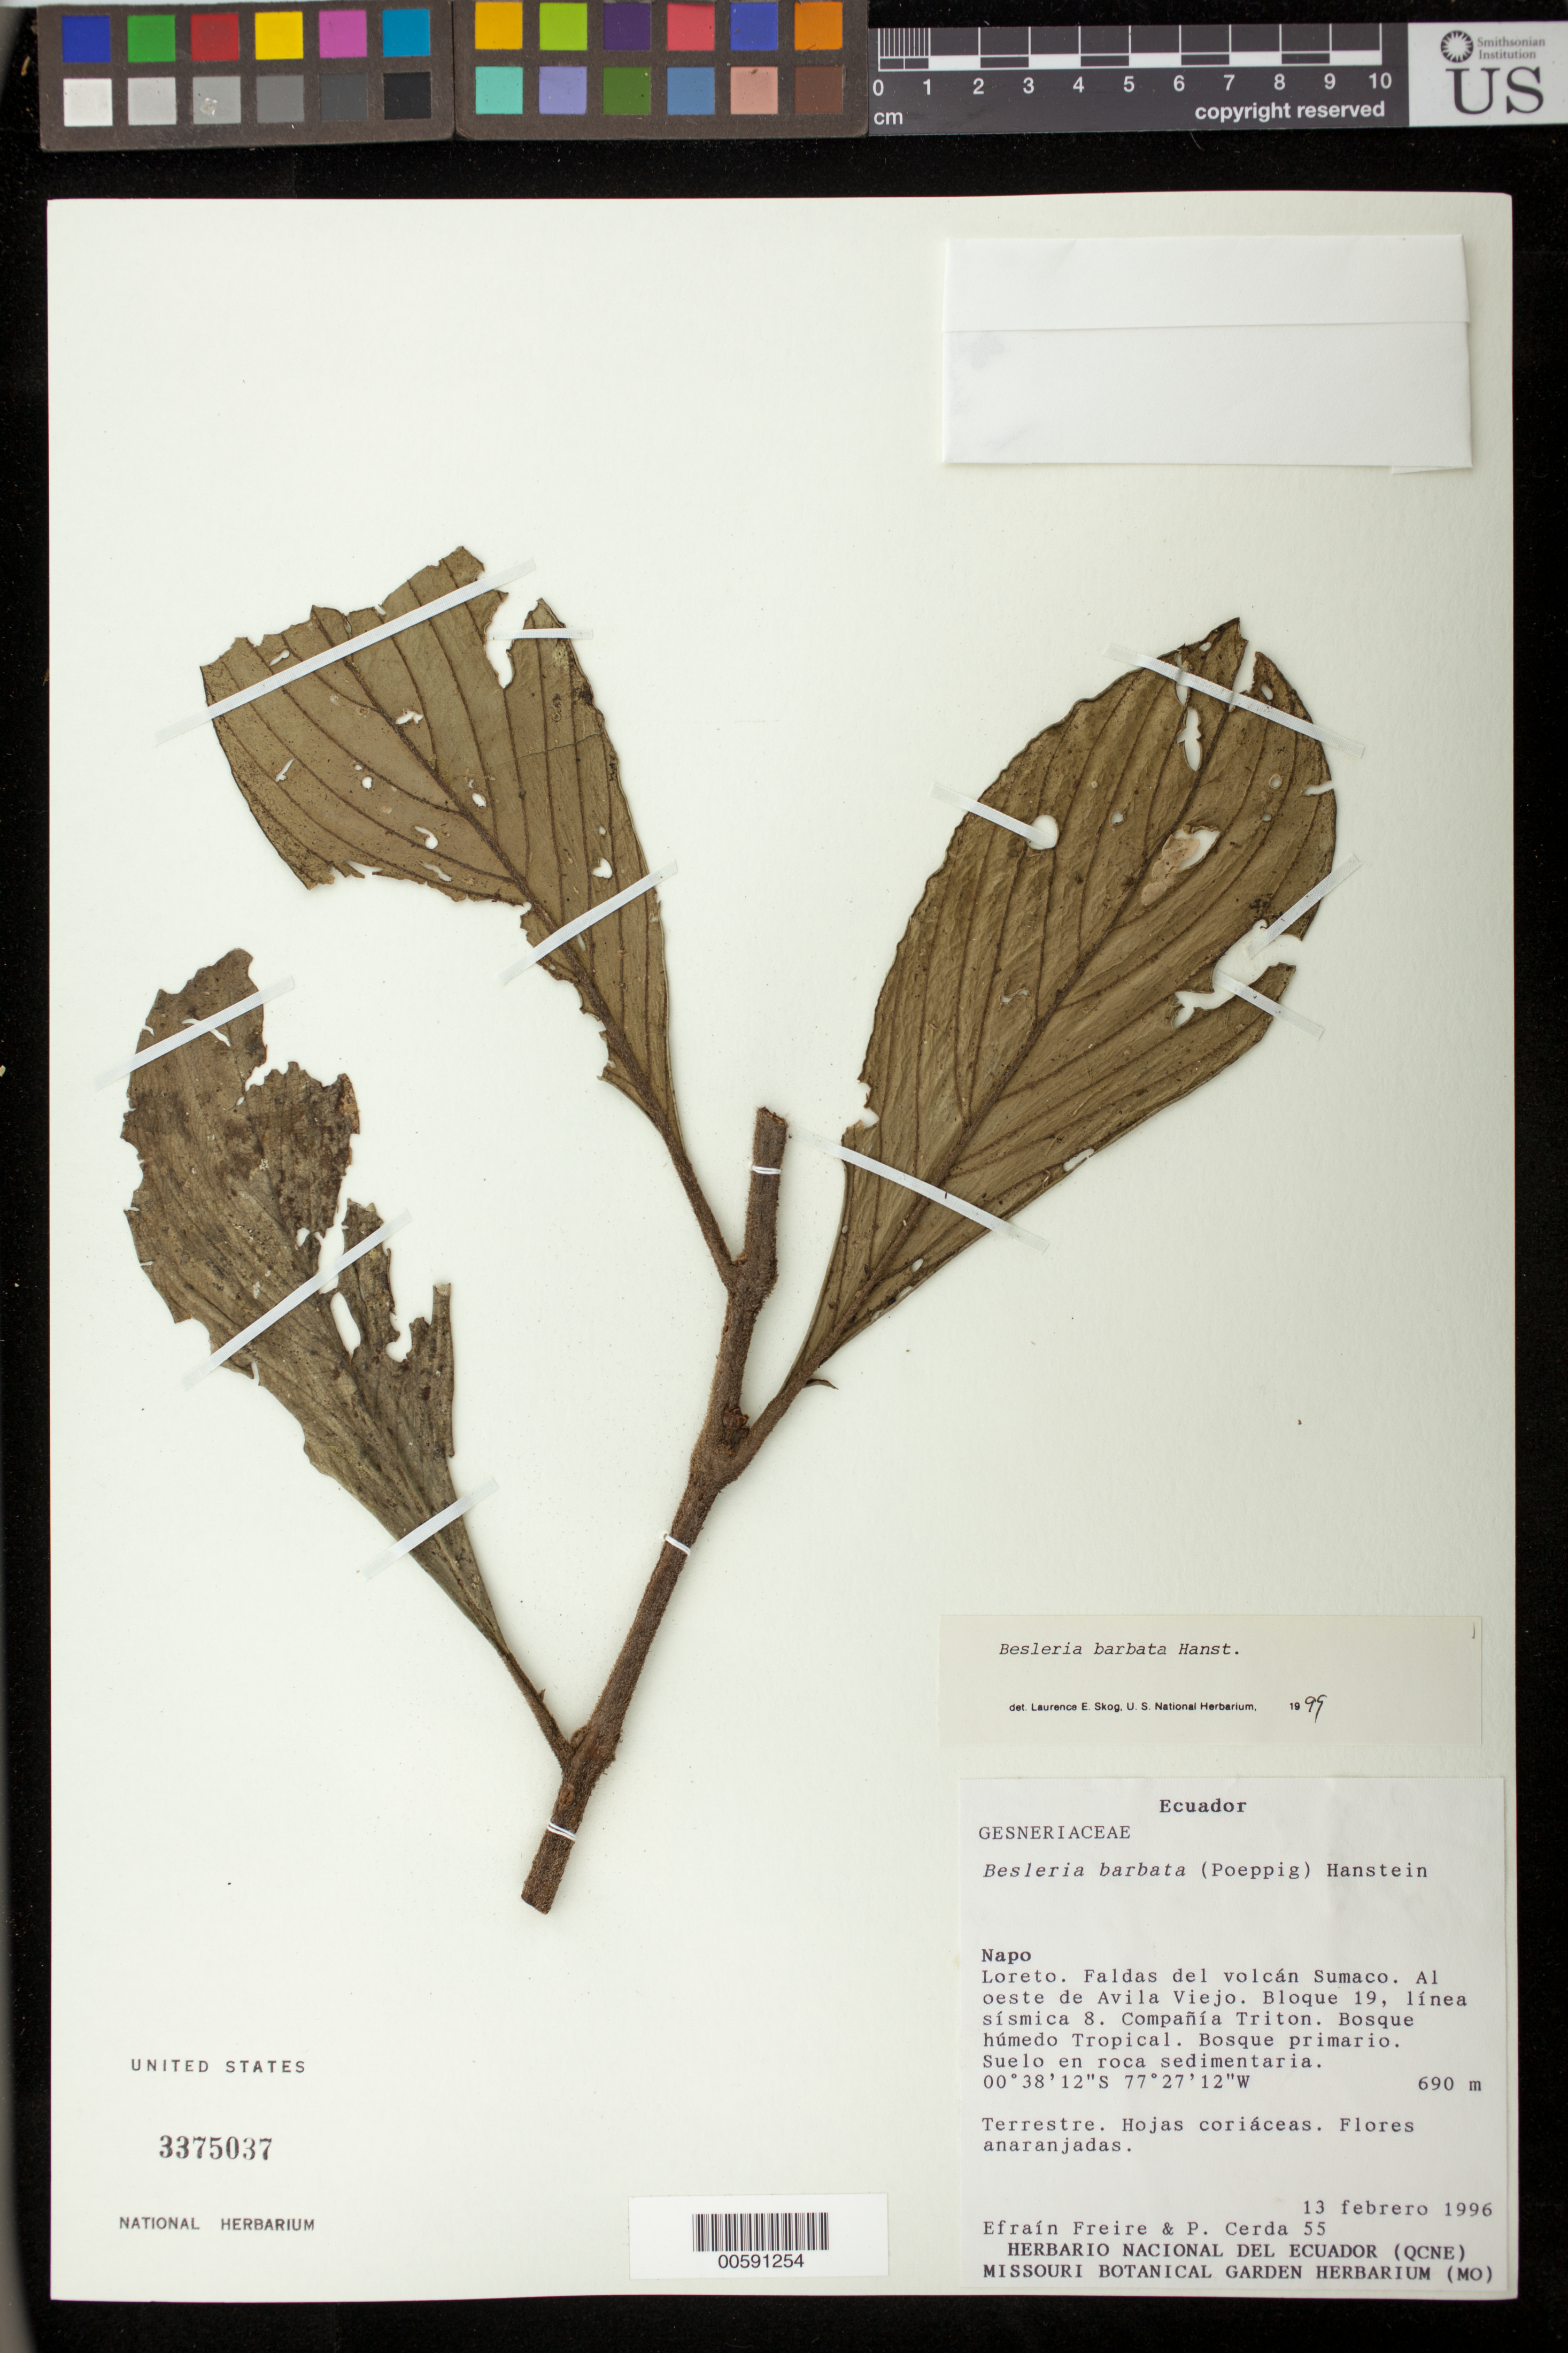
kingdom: Plantae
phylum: Tracheophyta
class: Magnoliopsida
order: Lamiales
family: Gesneriaceae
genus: Besleria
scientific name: Besleria barbata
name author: (Poepp.) Hanst.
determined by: Skog, Laurence E.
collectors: E. Freire & P. Cerda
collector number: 55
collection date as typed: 13 Feb 1996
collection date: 1996-02-13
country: Ecuador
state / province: Napo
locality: Loreto. Faldas del volcán Sumaco, al oeste de Avila viejo, Bloque 19, línea sísmica 8, Compañía Triton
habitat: Bosque húmedo tropical; bosque primario, suelo en roca sedimentaria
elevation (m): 690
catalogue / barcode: US 3375037